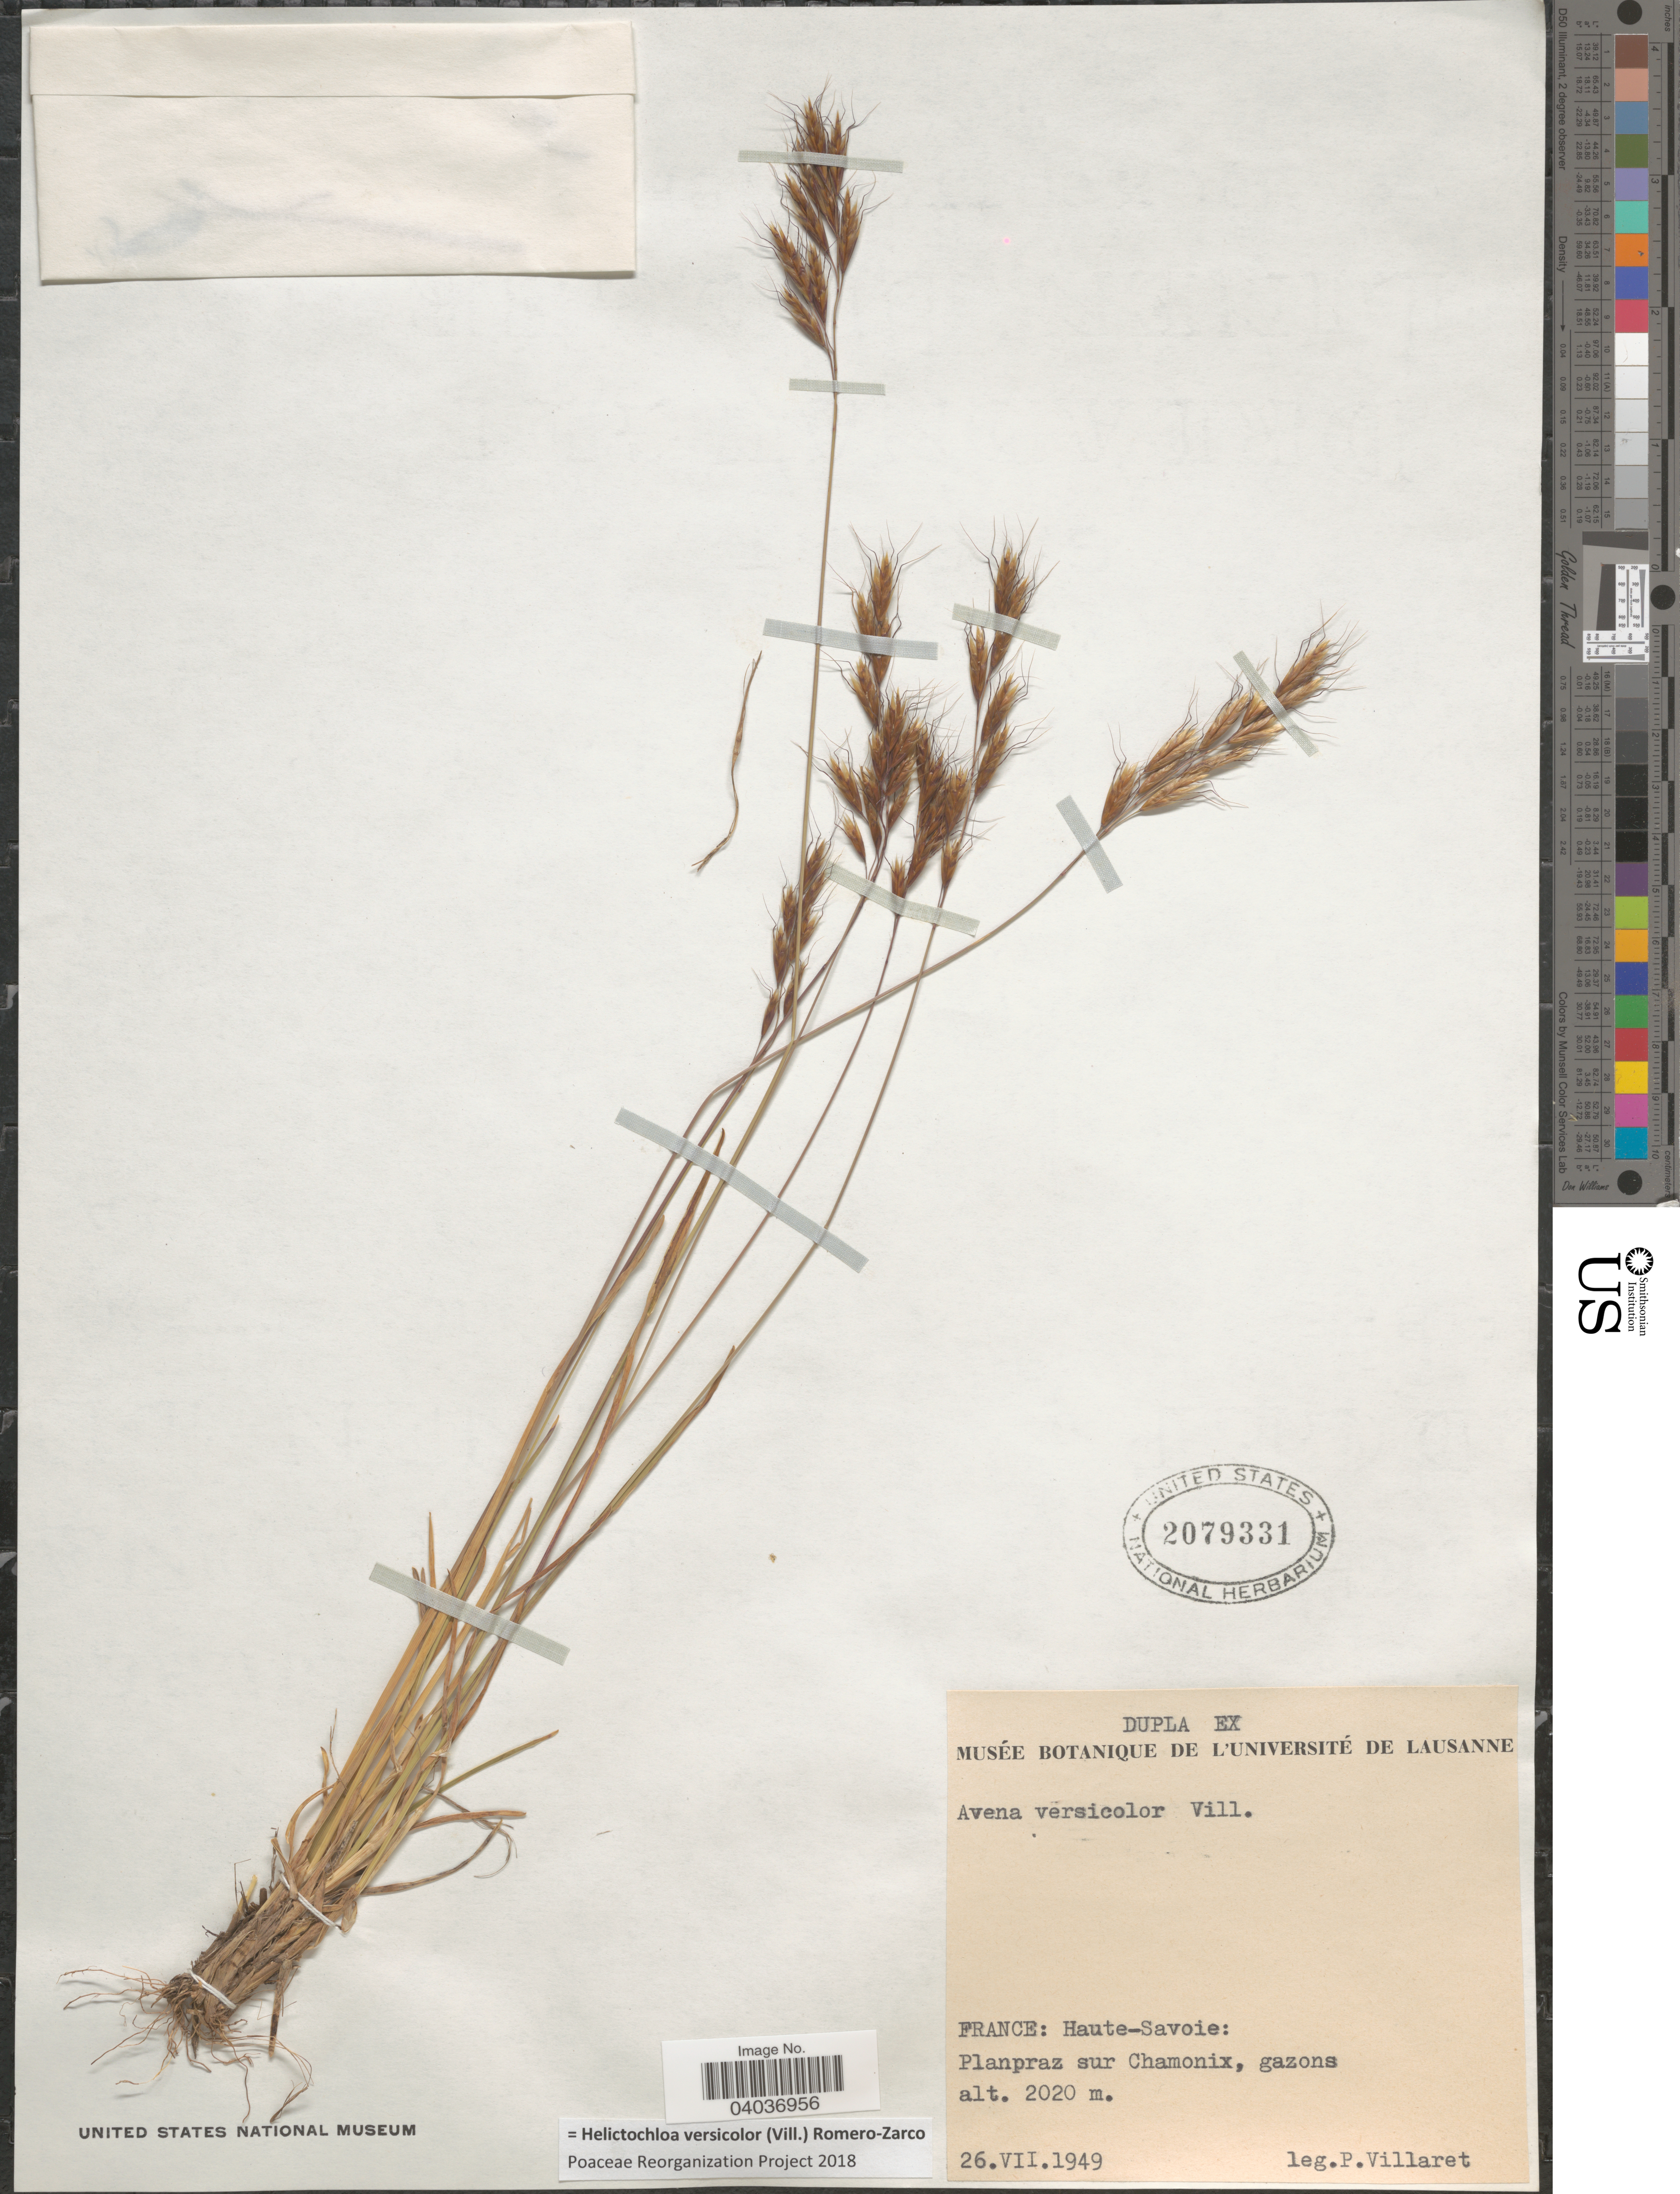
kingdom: Plantae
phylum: Tracheophyta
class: Liliopsida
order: Poales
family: Poaceae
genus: Helictochloa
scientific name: Helictochloa versicolor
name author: (Vill.) Romero Zarco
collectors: P. Villaret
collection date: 1949-07-26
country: France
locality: Haute-Savoie: Planpraz sur Chamonix.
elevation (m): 2020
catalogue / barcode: US 2079331